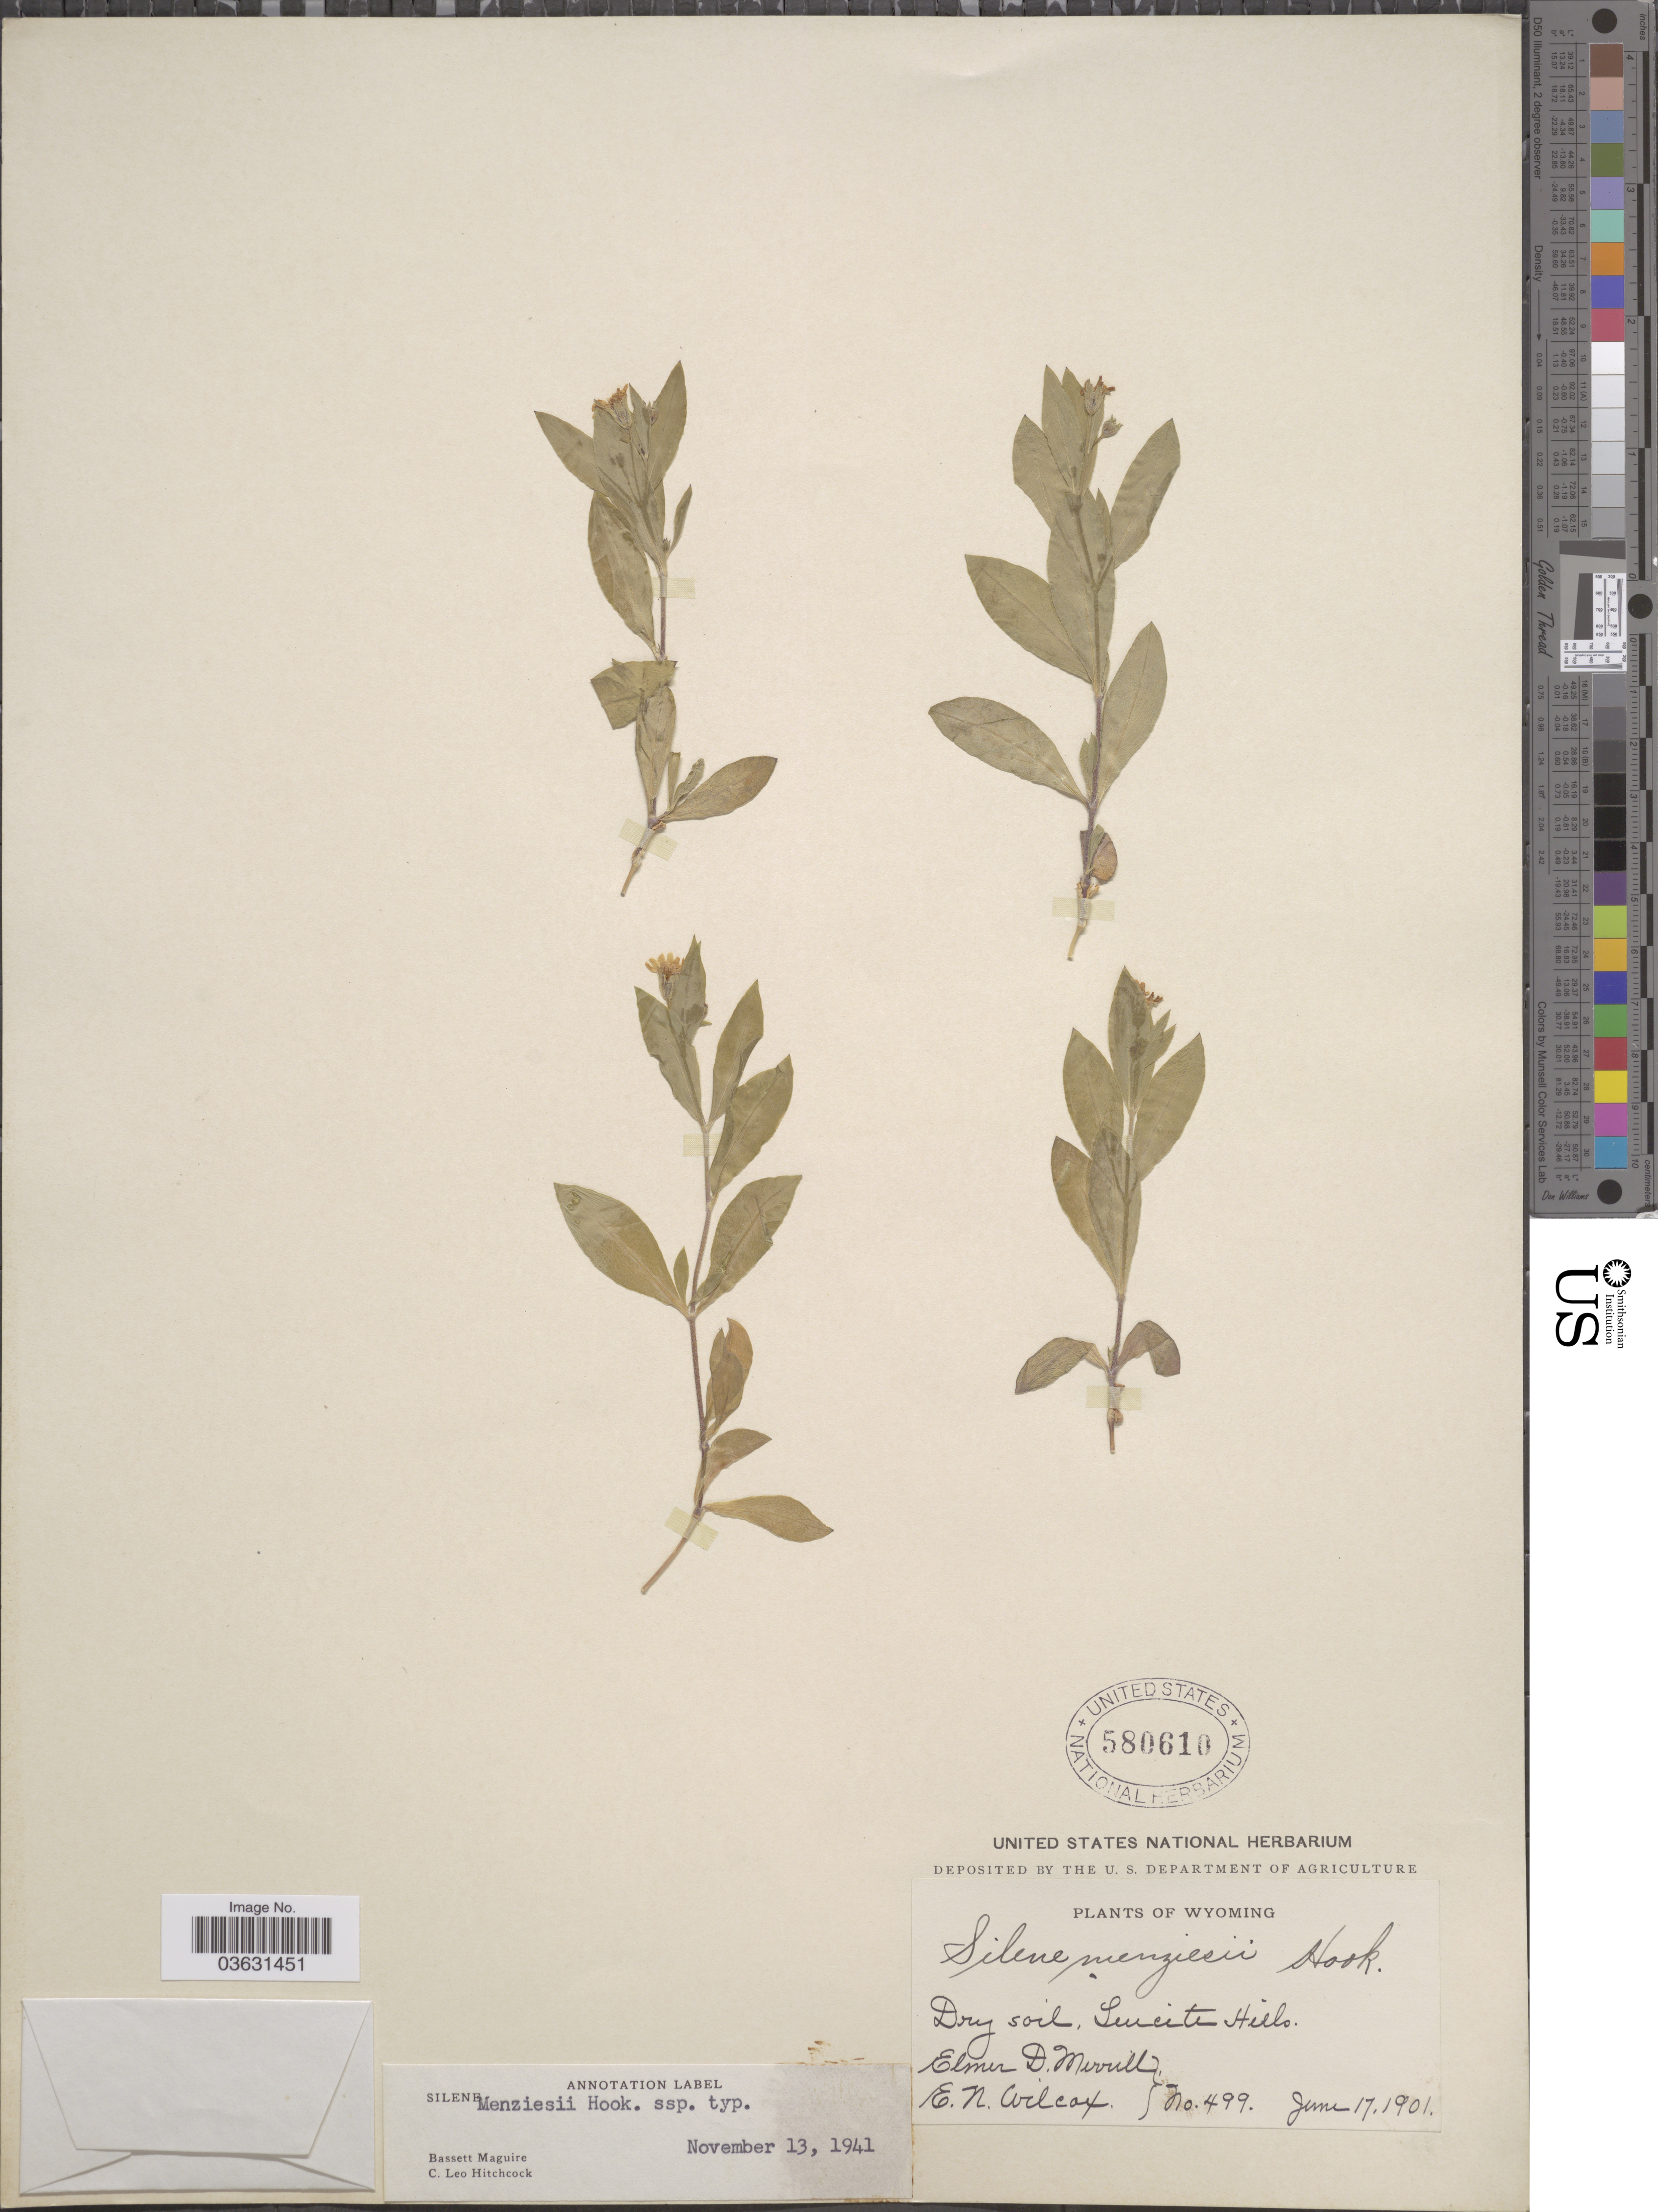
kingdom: Plantae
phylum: Tracheophyta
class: Magnoliopsida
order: Caryophyllales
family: Caryophyllaceae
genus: Silene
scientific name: Silene menziesii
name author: Hook.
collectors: E. D. Merrill & E. Wilcox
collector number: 499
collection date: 1901-06-17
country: United States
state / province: Wyoming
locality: Leucite Hills.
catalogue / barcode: US 580610